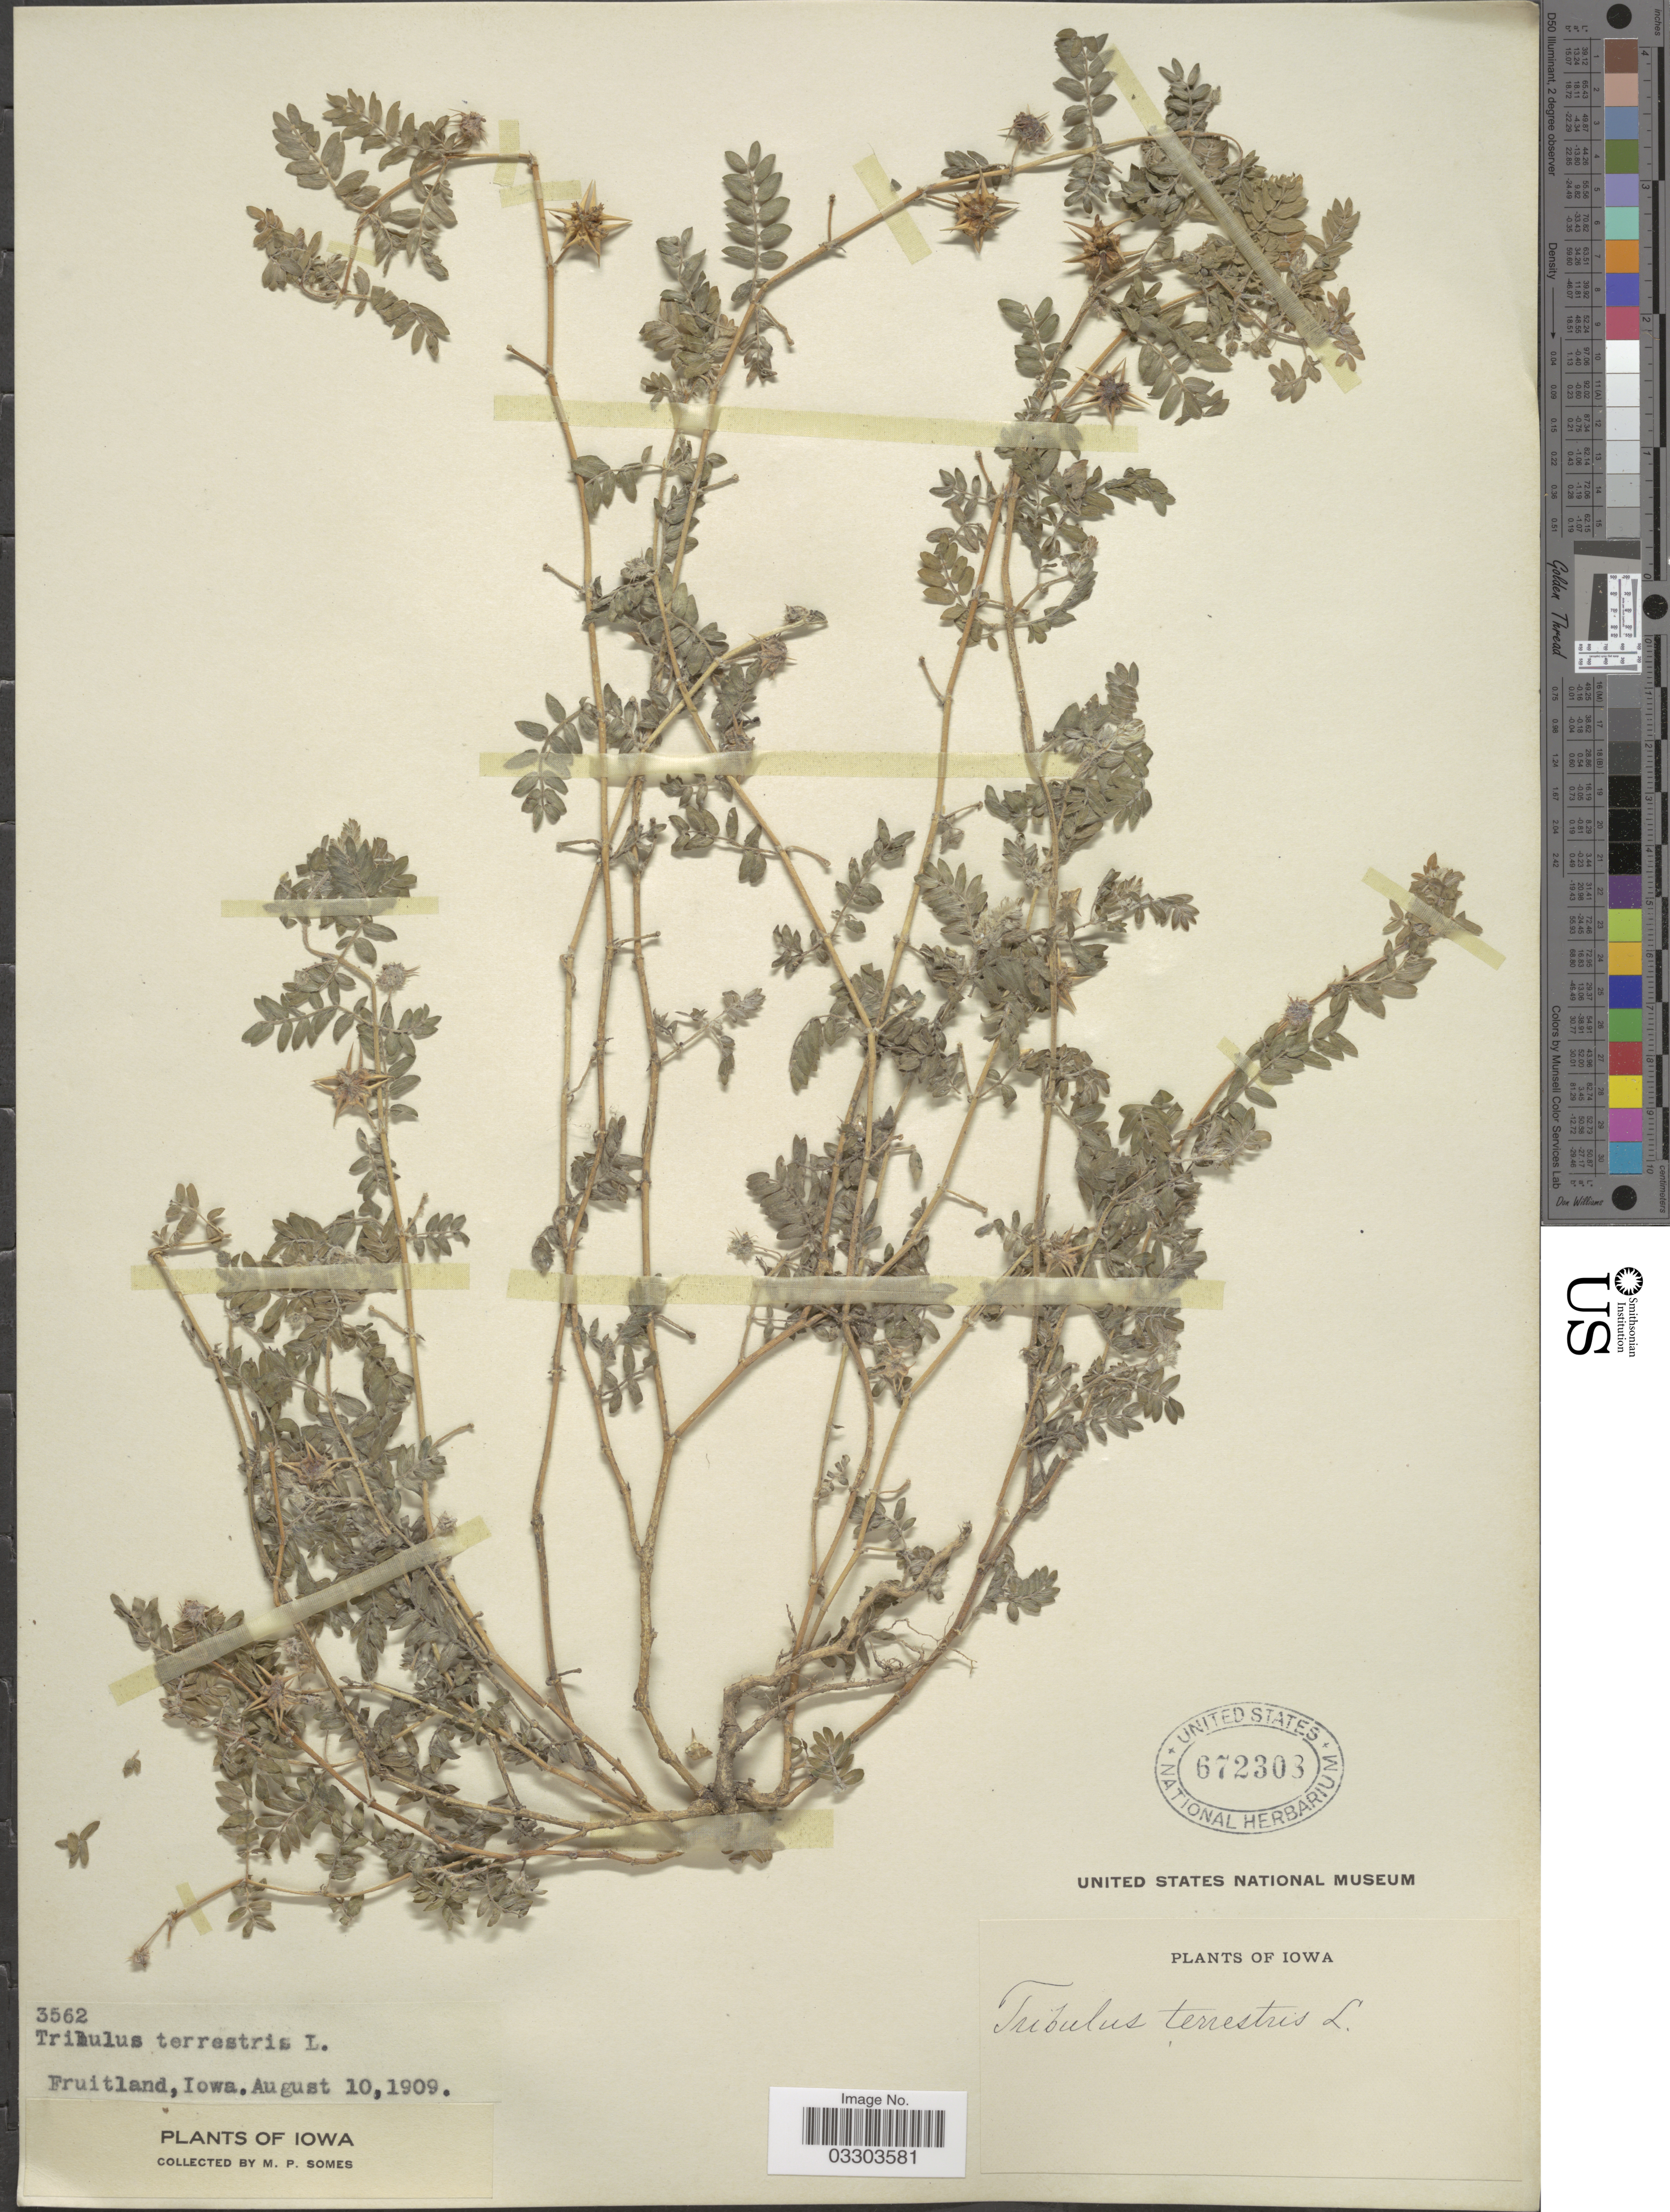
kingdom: Plantae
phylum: Tracheophyta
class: Magnoliopsida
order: Zygophyllales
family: Zygophyllaceae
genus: Tribulus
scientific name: Tribulus terrestris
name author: L.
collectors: M. Somes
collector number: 3562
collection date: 1909-08-10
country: United States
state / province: Iowa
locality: Fruitland.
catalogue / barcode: US 672303